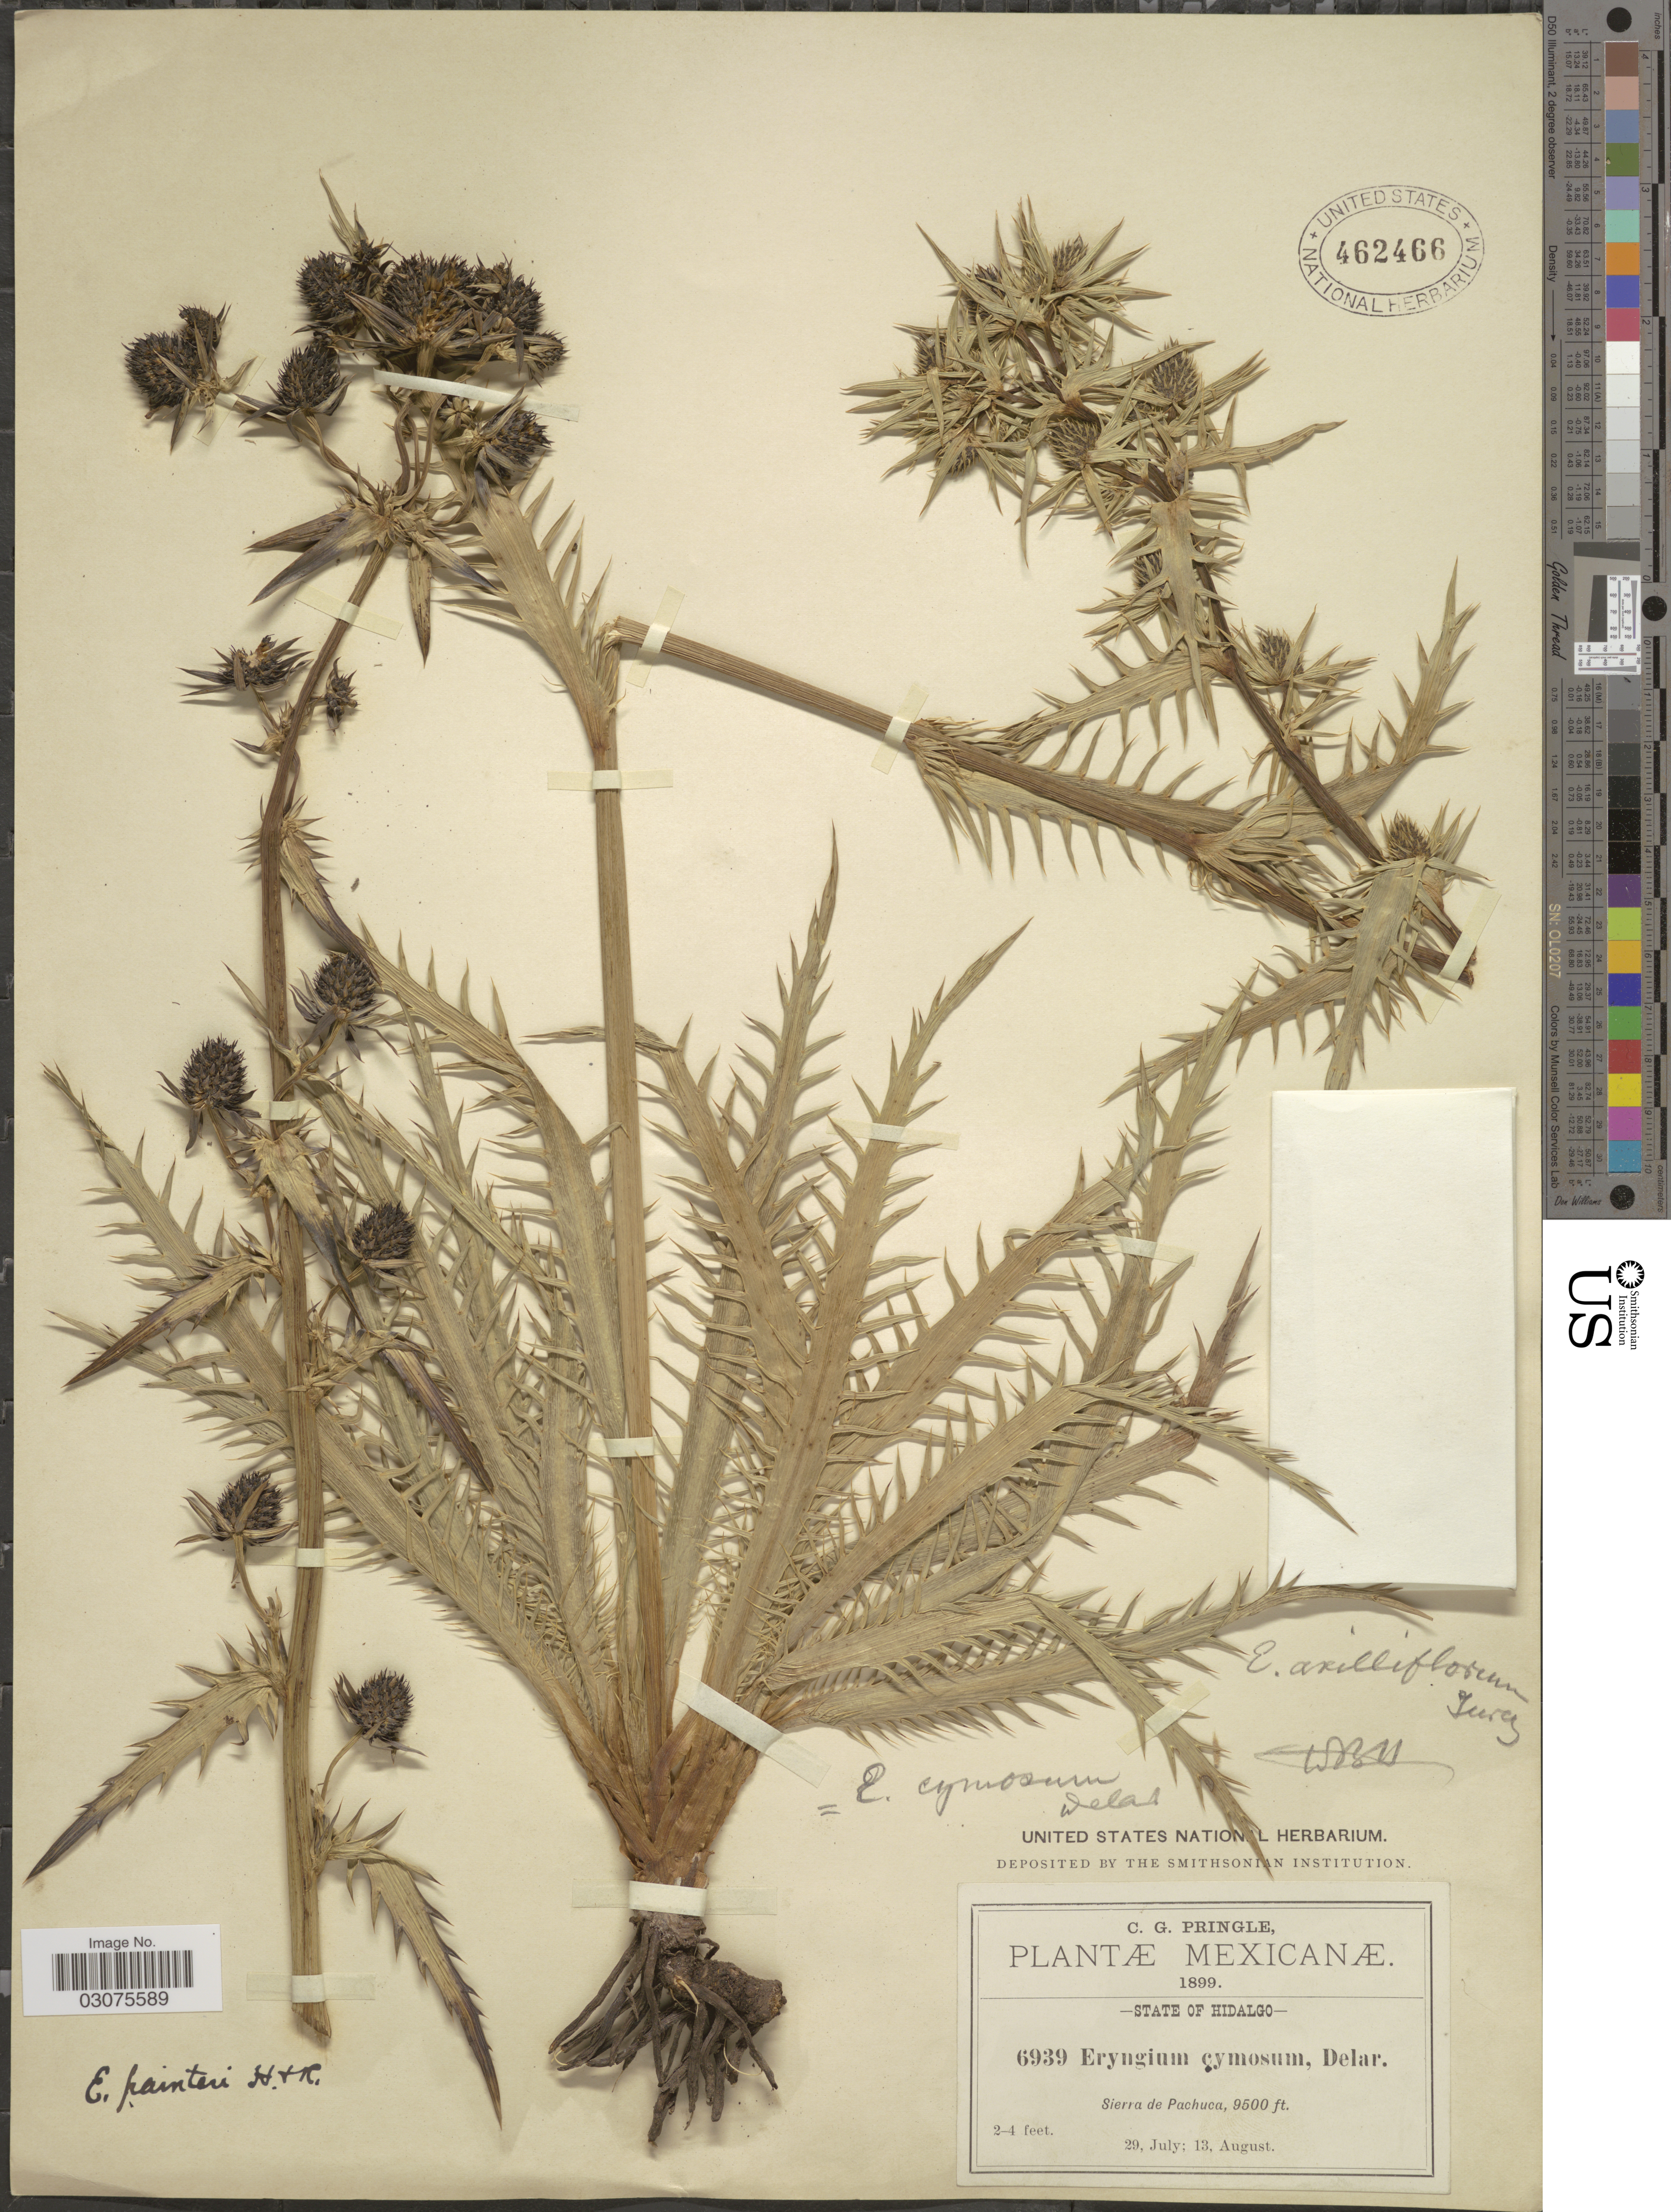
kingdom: Plantae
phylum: Tracheophyta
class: Magnoliopsida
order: Apiales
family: Apiaceae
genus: Eryngium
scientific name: Eryngium deppeanum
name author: Schltdl. & Cham.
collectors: C. G. Pringle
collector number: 6939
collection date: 1899-07-29/1899-08-13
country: Mexico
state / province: Hidalgo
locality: Sierra de Pachuca.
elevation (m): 2896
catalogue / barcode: US 462466